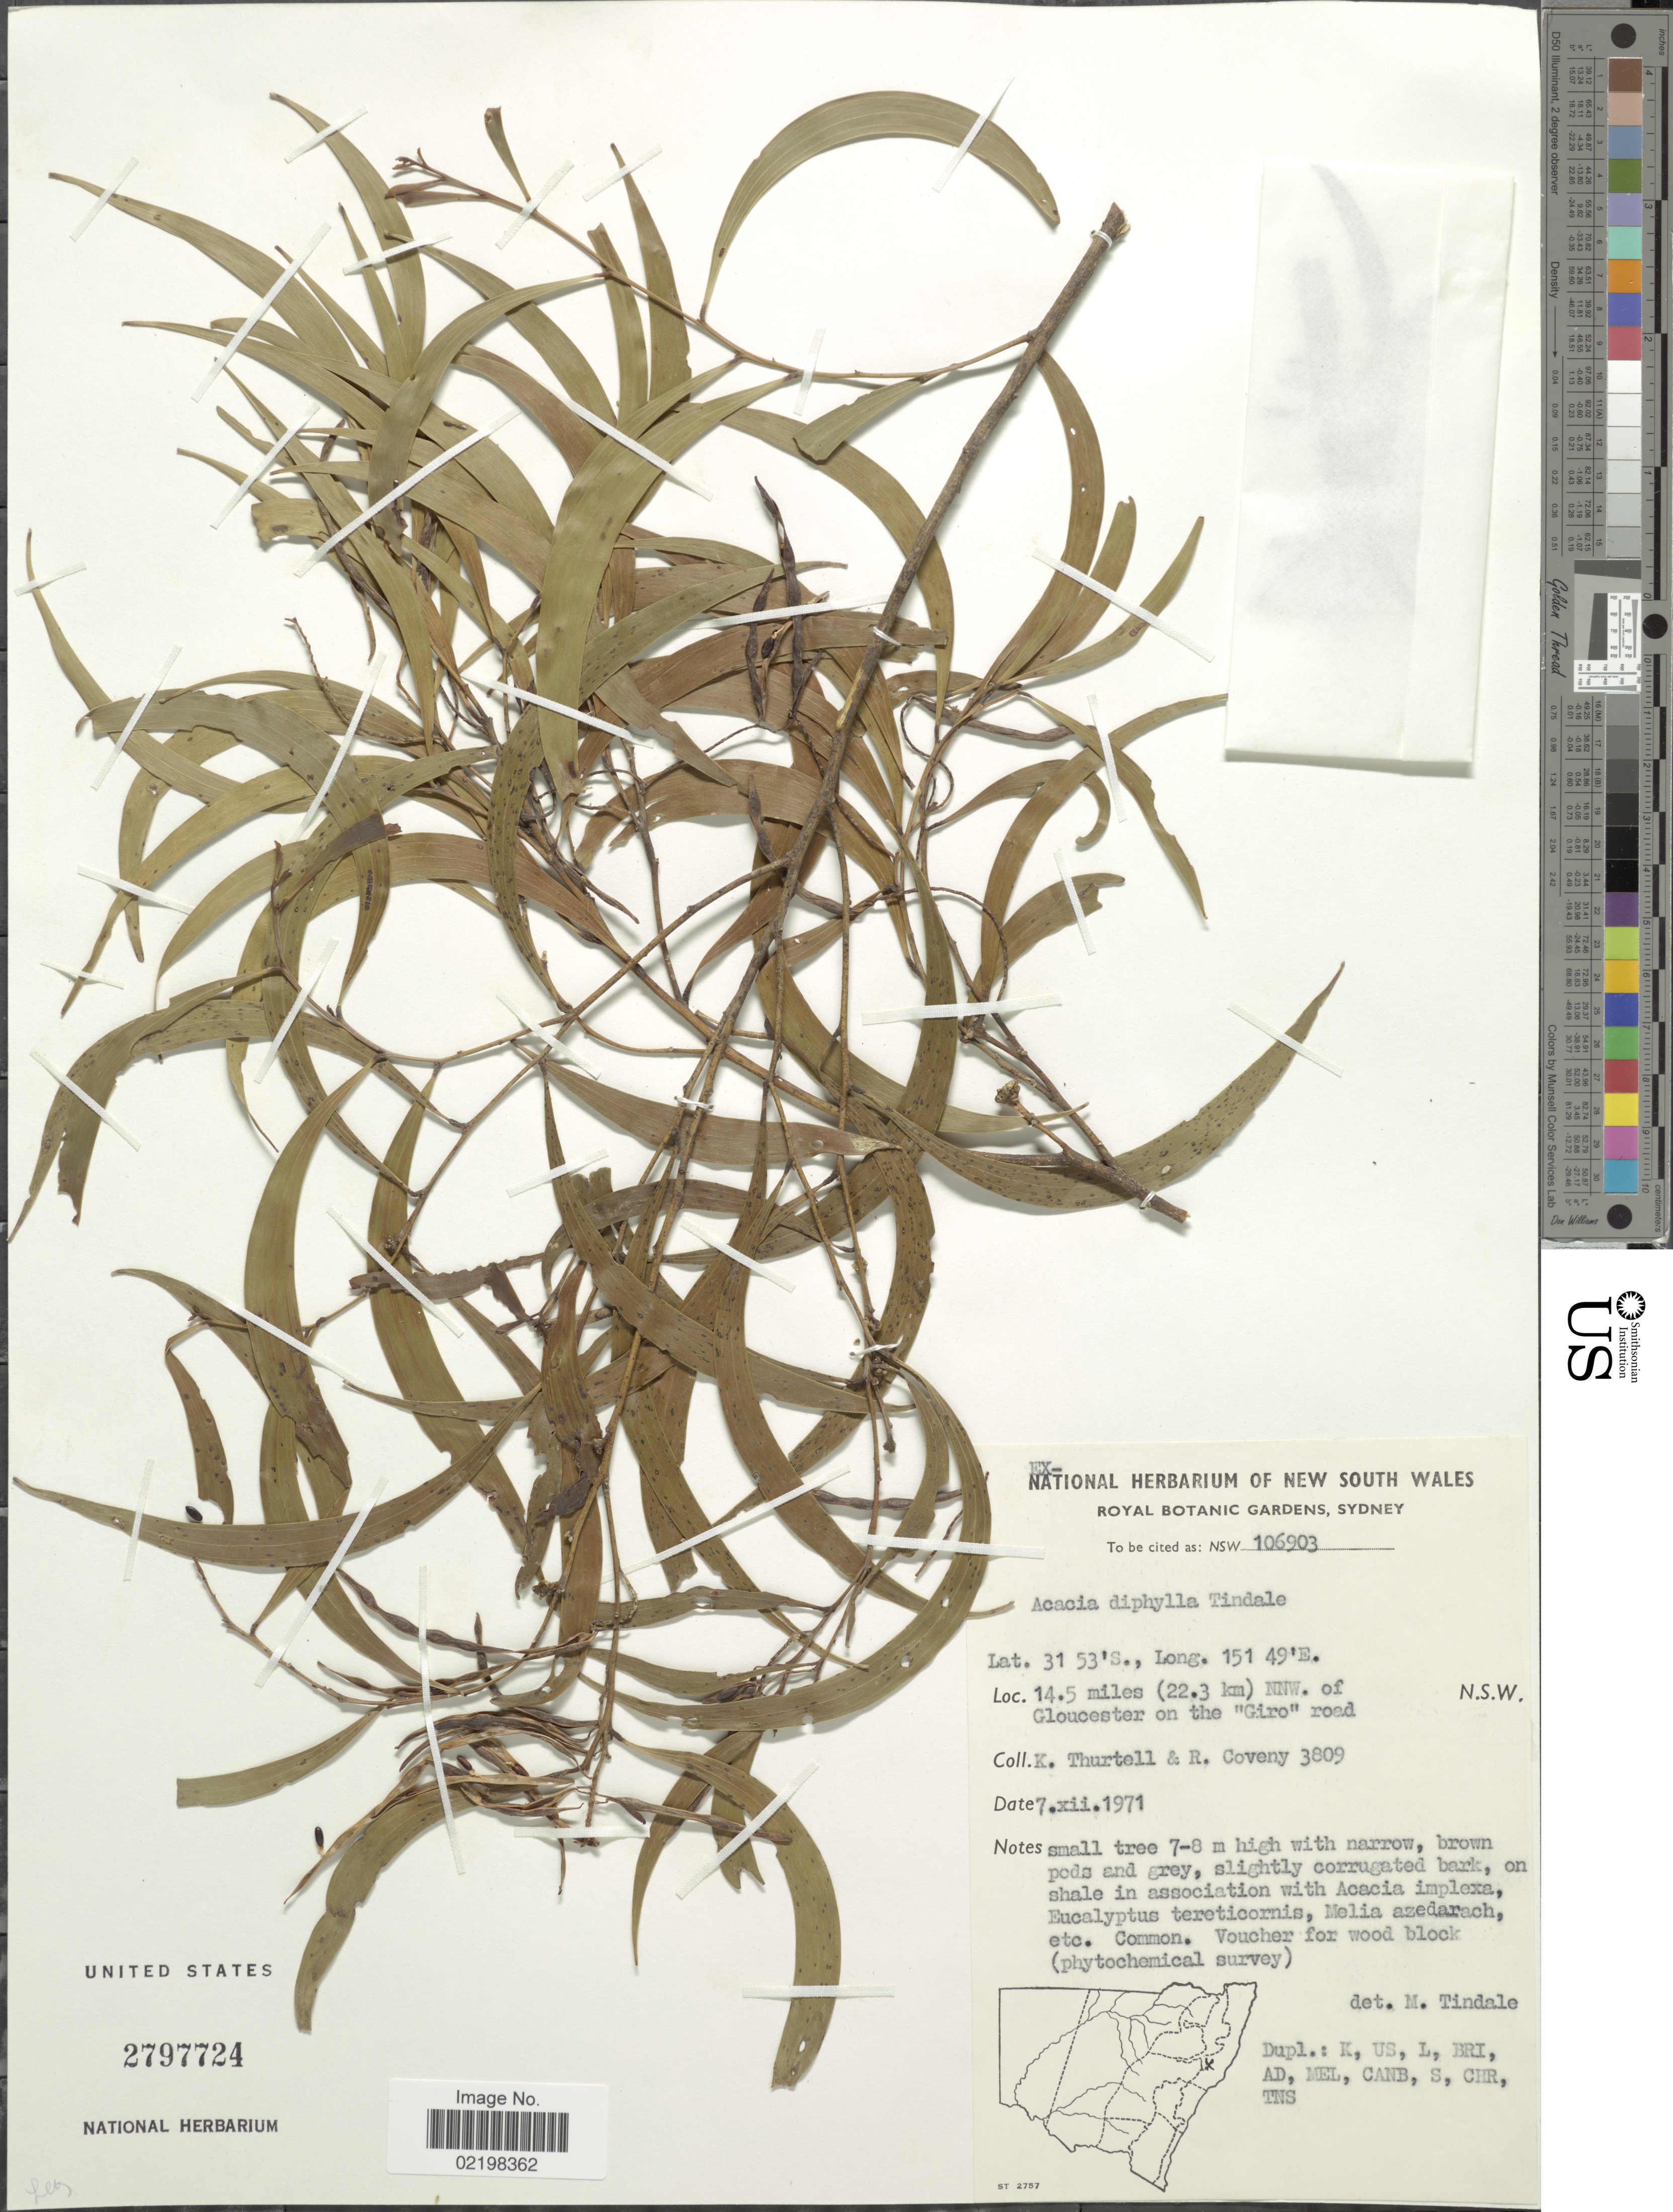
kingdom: Plantae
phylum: Tracheophyta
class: Magnoliopsida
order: Fabales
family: Fabaceae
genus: Acacia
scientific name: Acacia diphylla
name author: Tindale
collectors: K. Thurtell & R. Coveny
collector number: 3809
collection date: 1971-12-07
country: Australia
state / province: New South Wales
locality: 14.5 miles (22.3 km) NNW. of Gloucester on the"Giro"road N.S.W.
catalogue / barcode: US 2797724